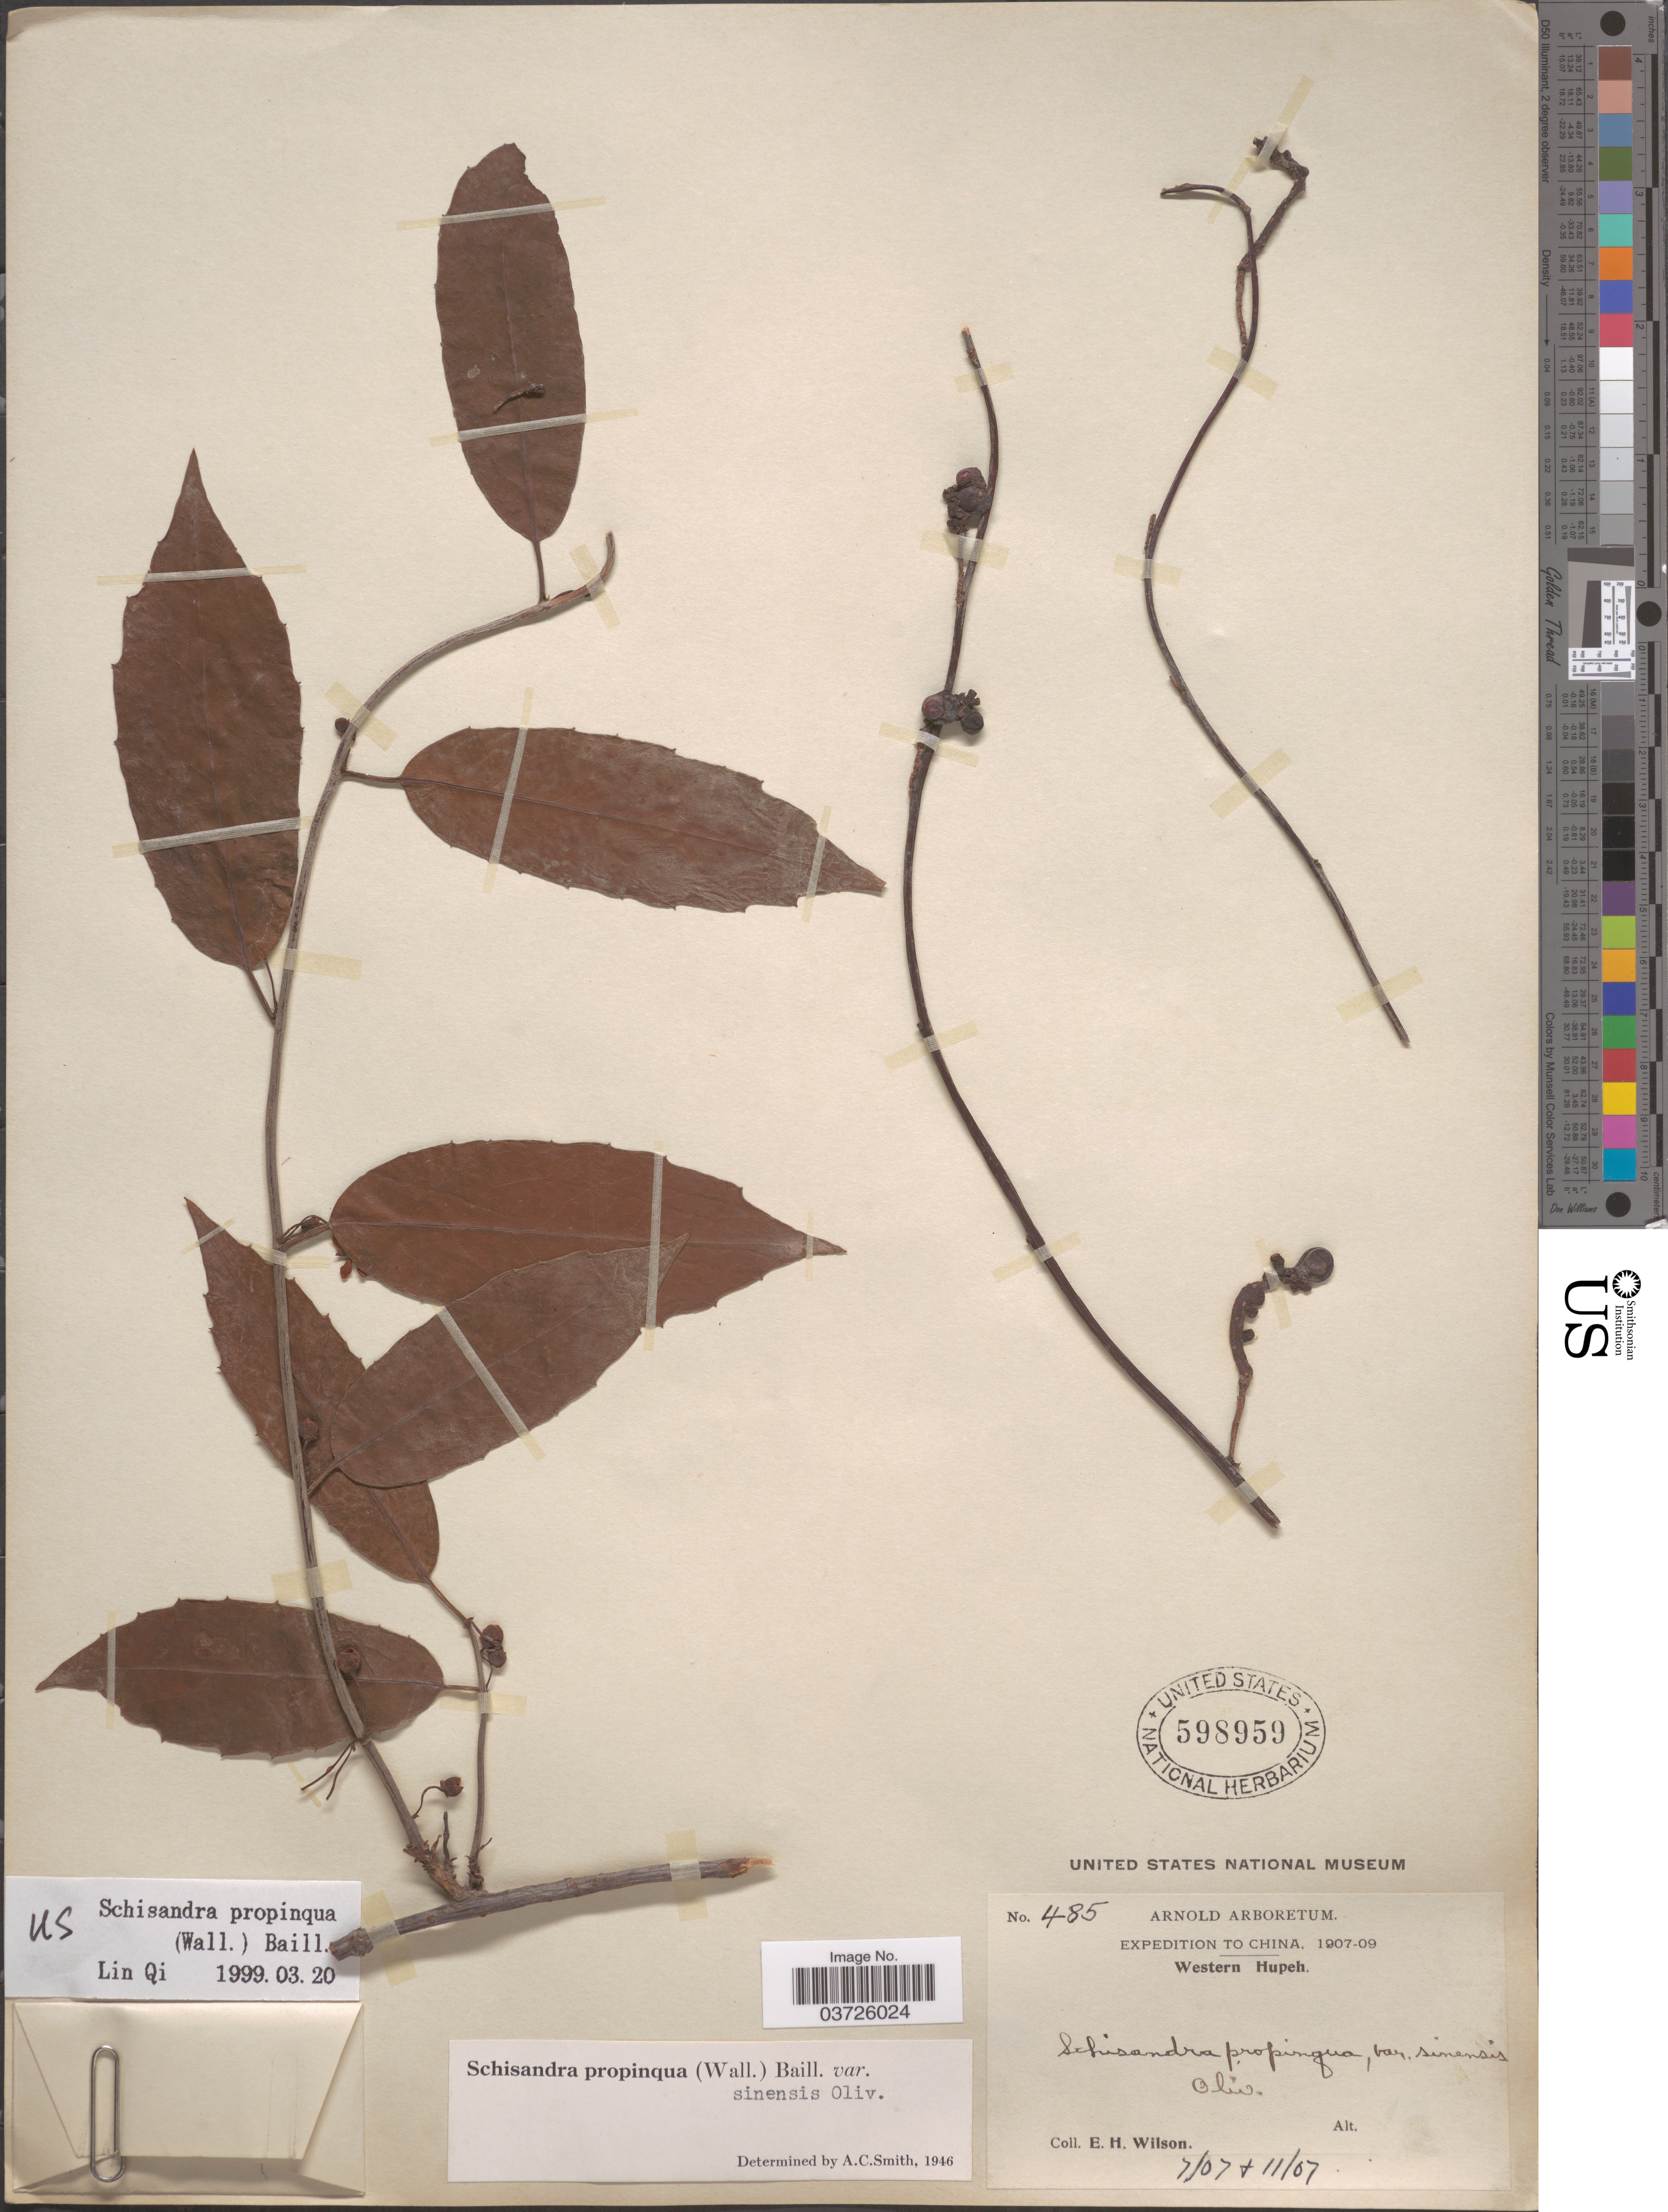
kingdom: Plantae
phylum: Tracheophyta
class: Magnoliopsida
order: Austrobaileyales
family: Schisandraceae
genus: Schisandra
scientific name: Schisandra propinqua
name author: (Wall.) Baill.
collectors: E. Wilson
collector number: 485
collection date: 1907-07/1907-11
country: China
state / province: Hubei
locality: Western Hupeh.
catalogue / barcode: US 598959